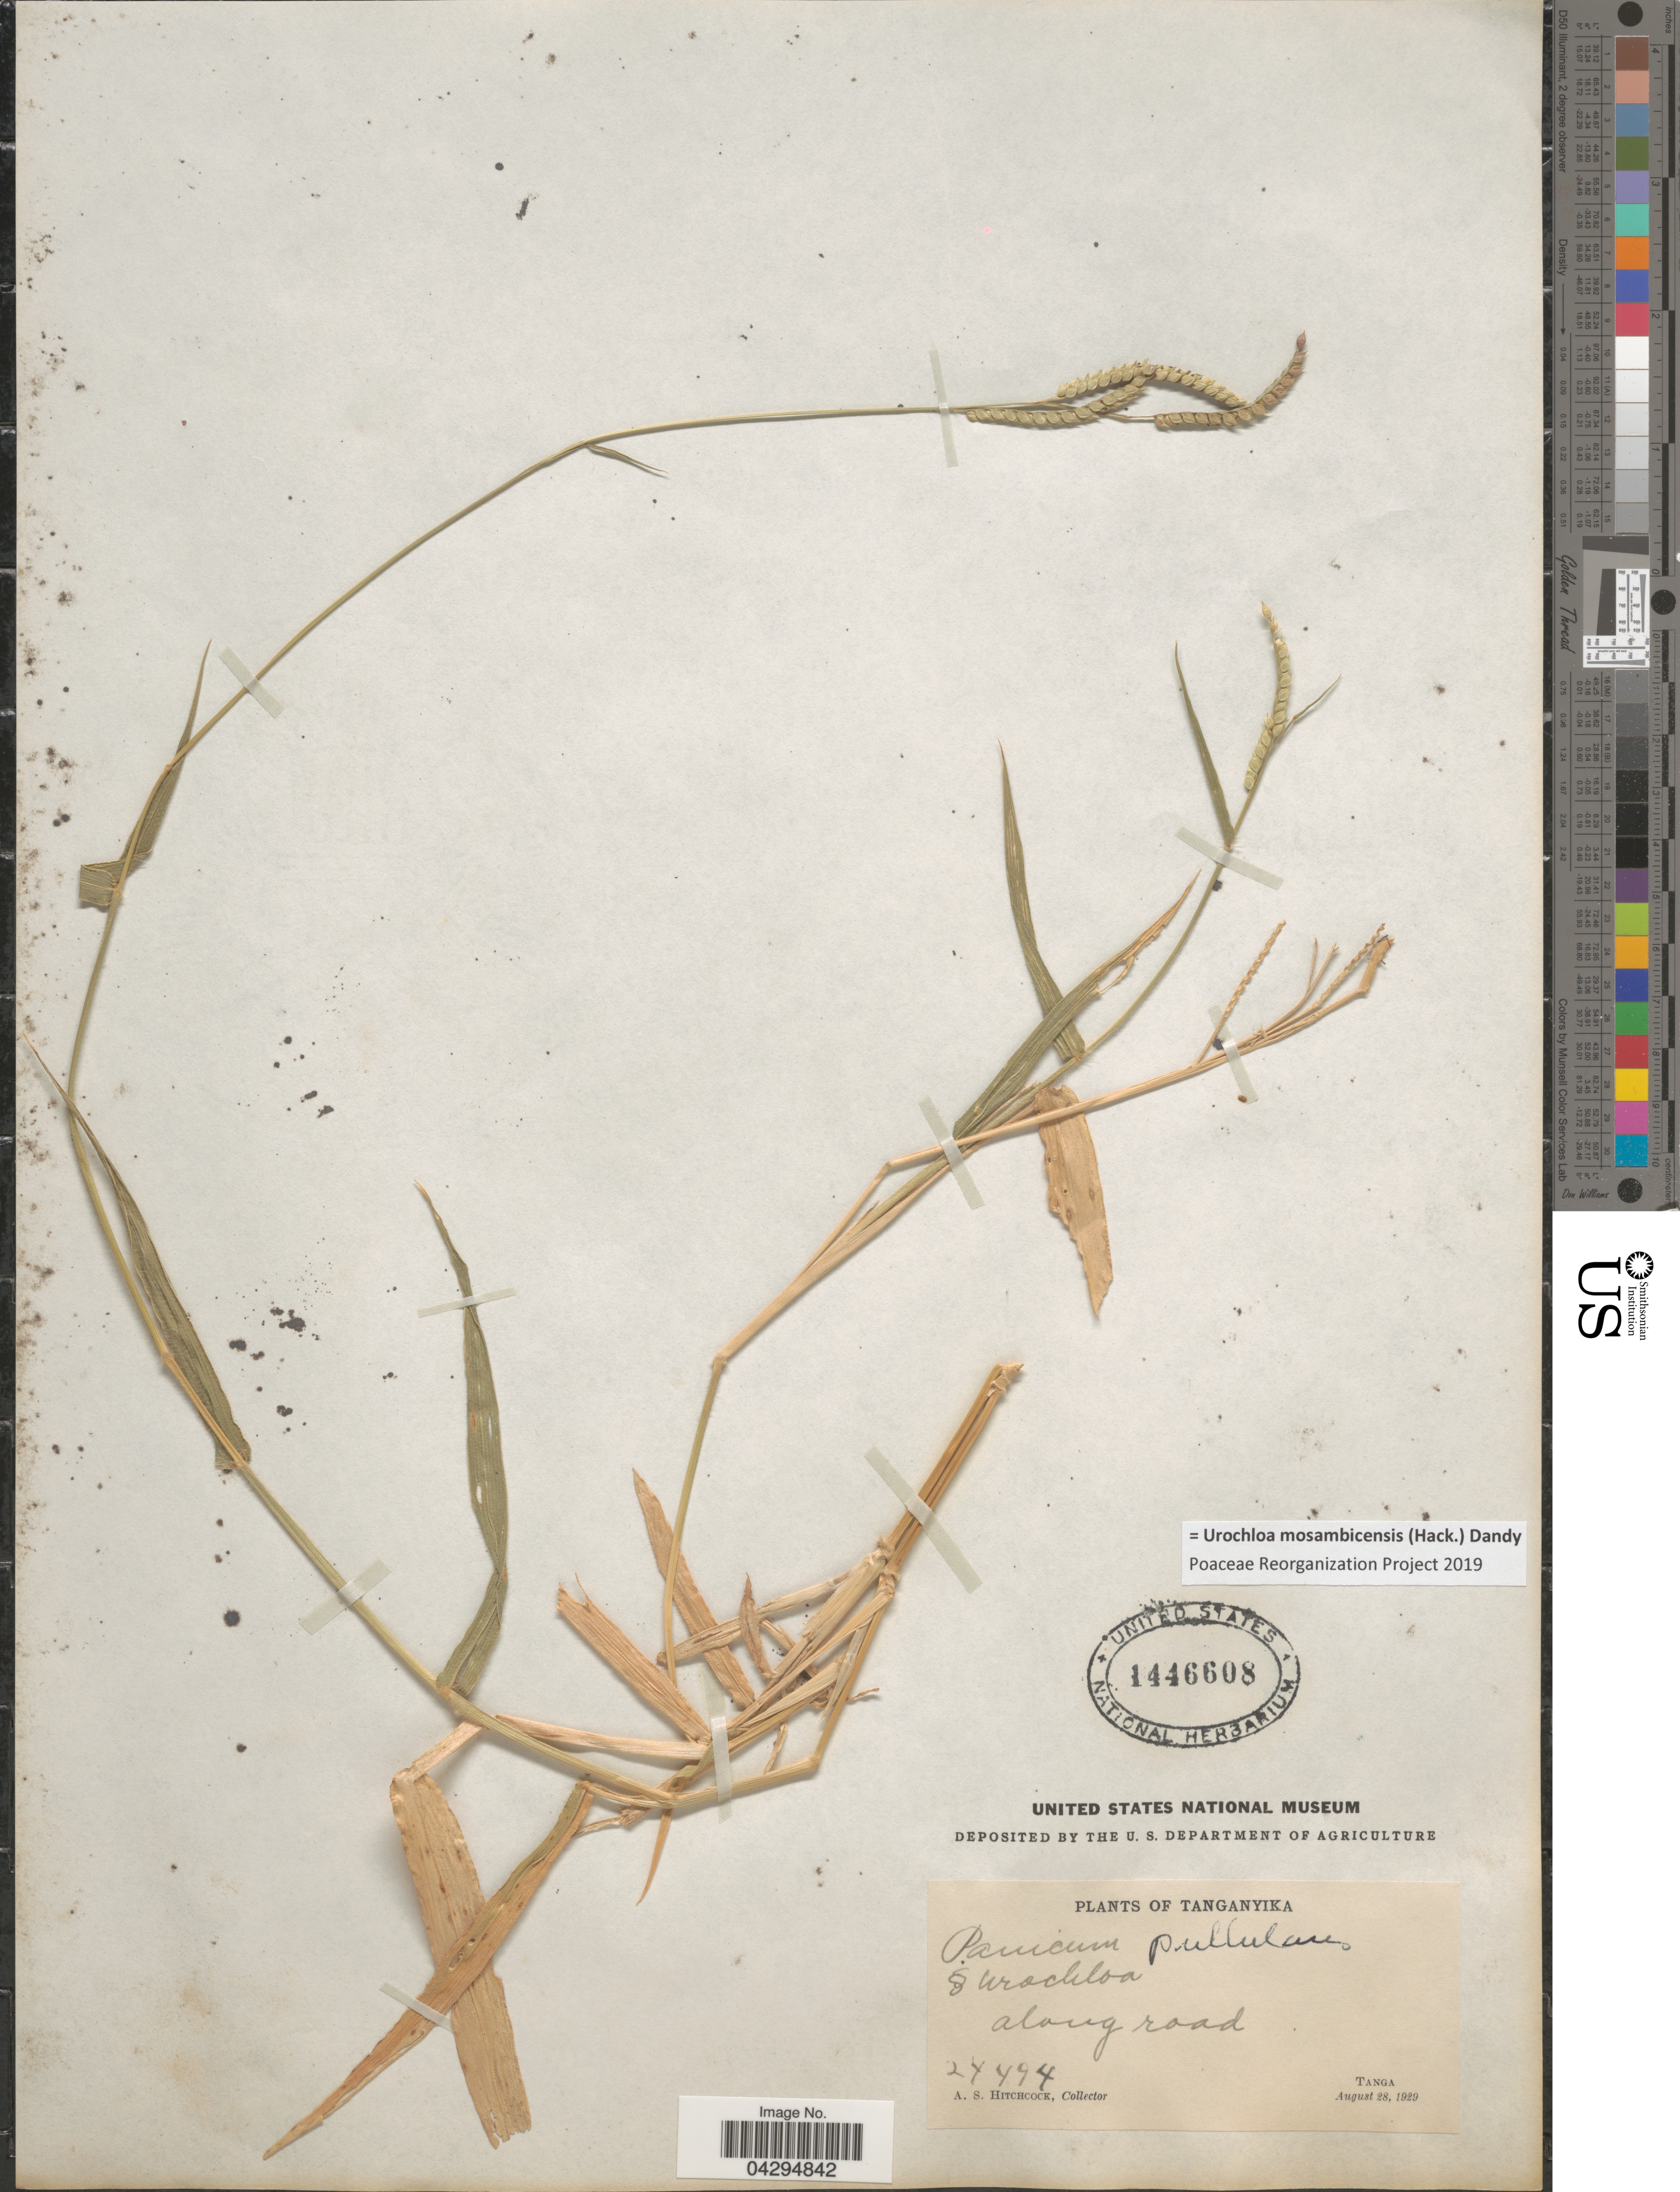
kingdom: Plantae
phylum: Tracheophyta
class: Liliopsida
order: Poales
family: Poaceae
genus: Urochloa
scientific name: Urochloa mosambicensis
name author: (Hack.) Dandy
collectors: A. S. Hitchcock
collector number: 24494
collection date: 1929-08-28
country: Tanzania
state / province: Tanga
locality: Tanganyika. Along road. Tanga.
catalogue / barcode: US 1446608